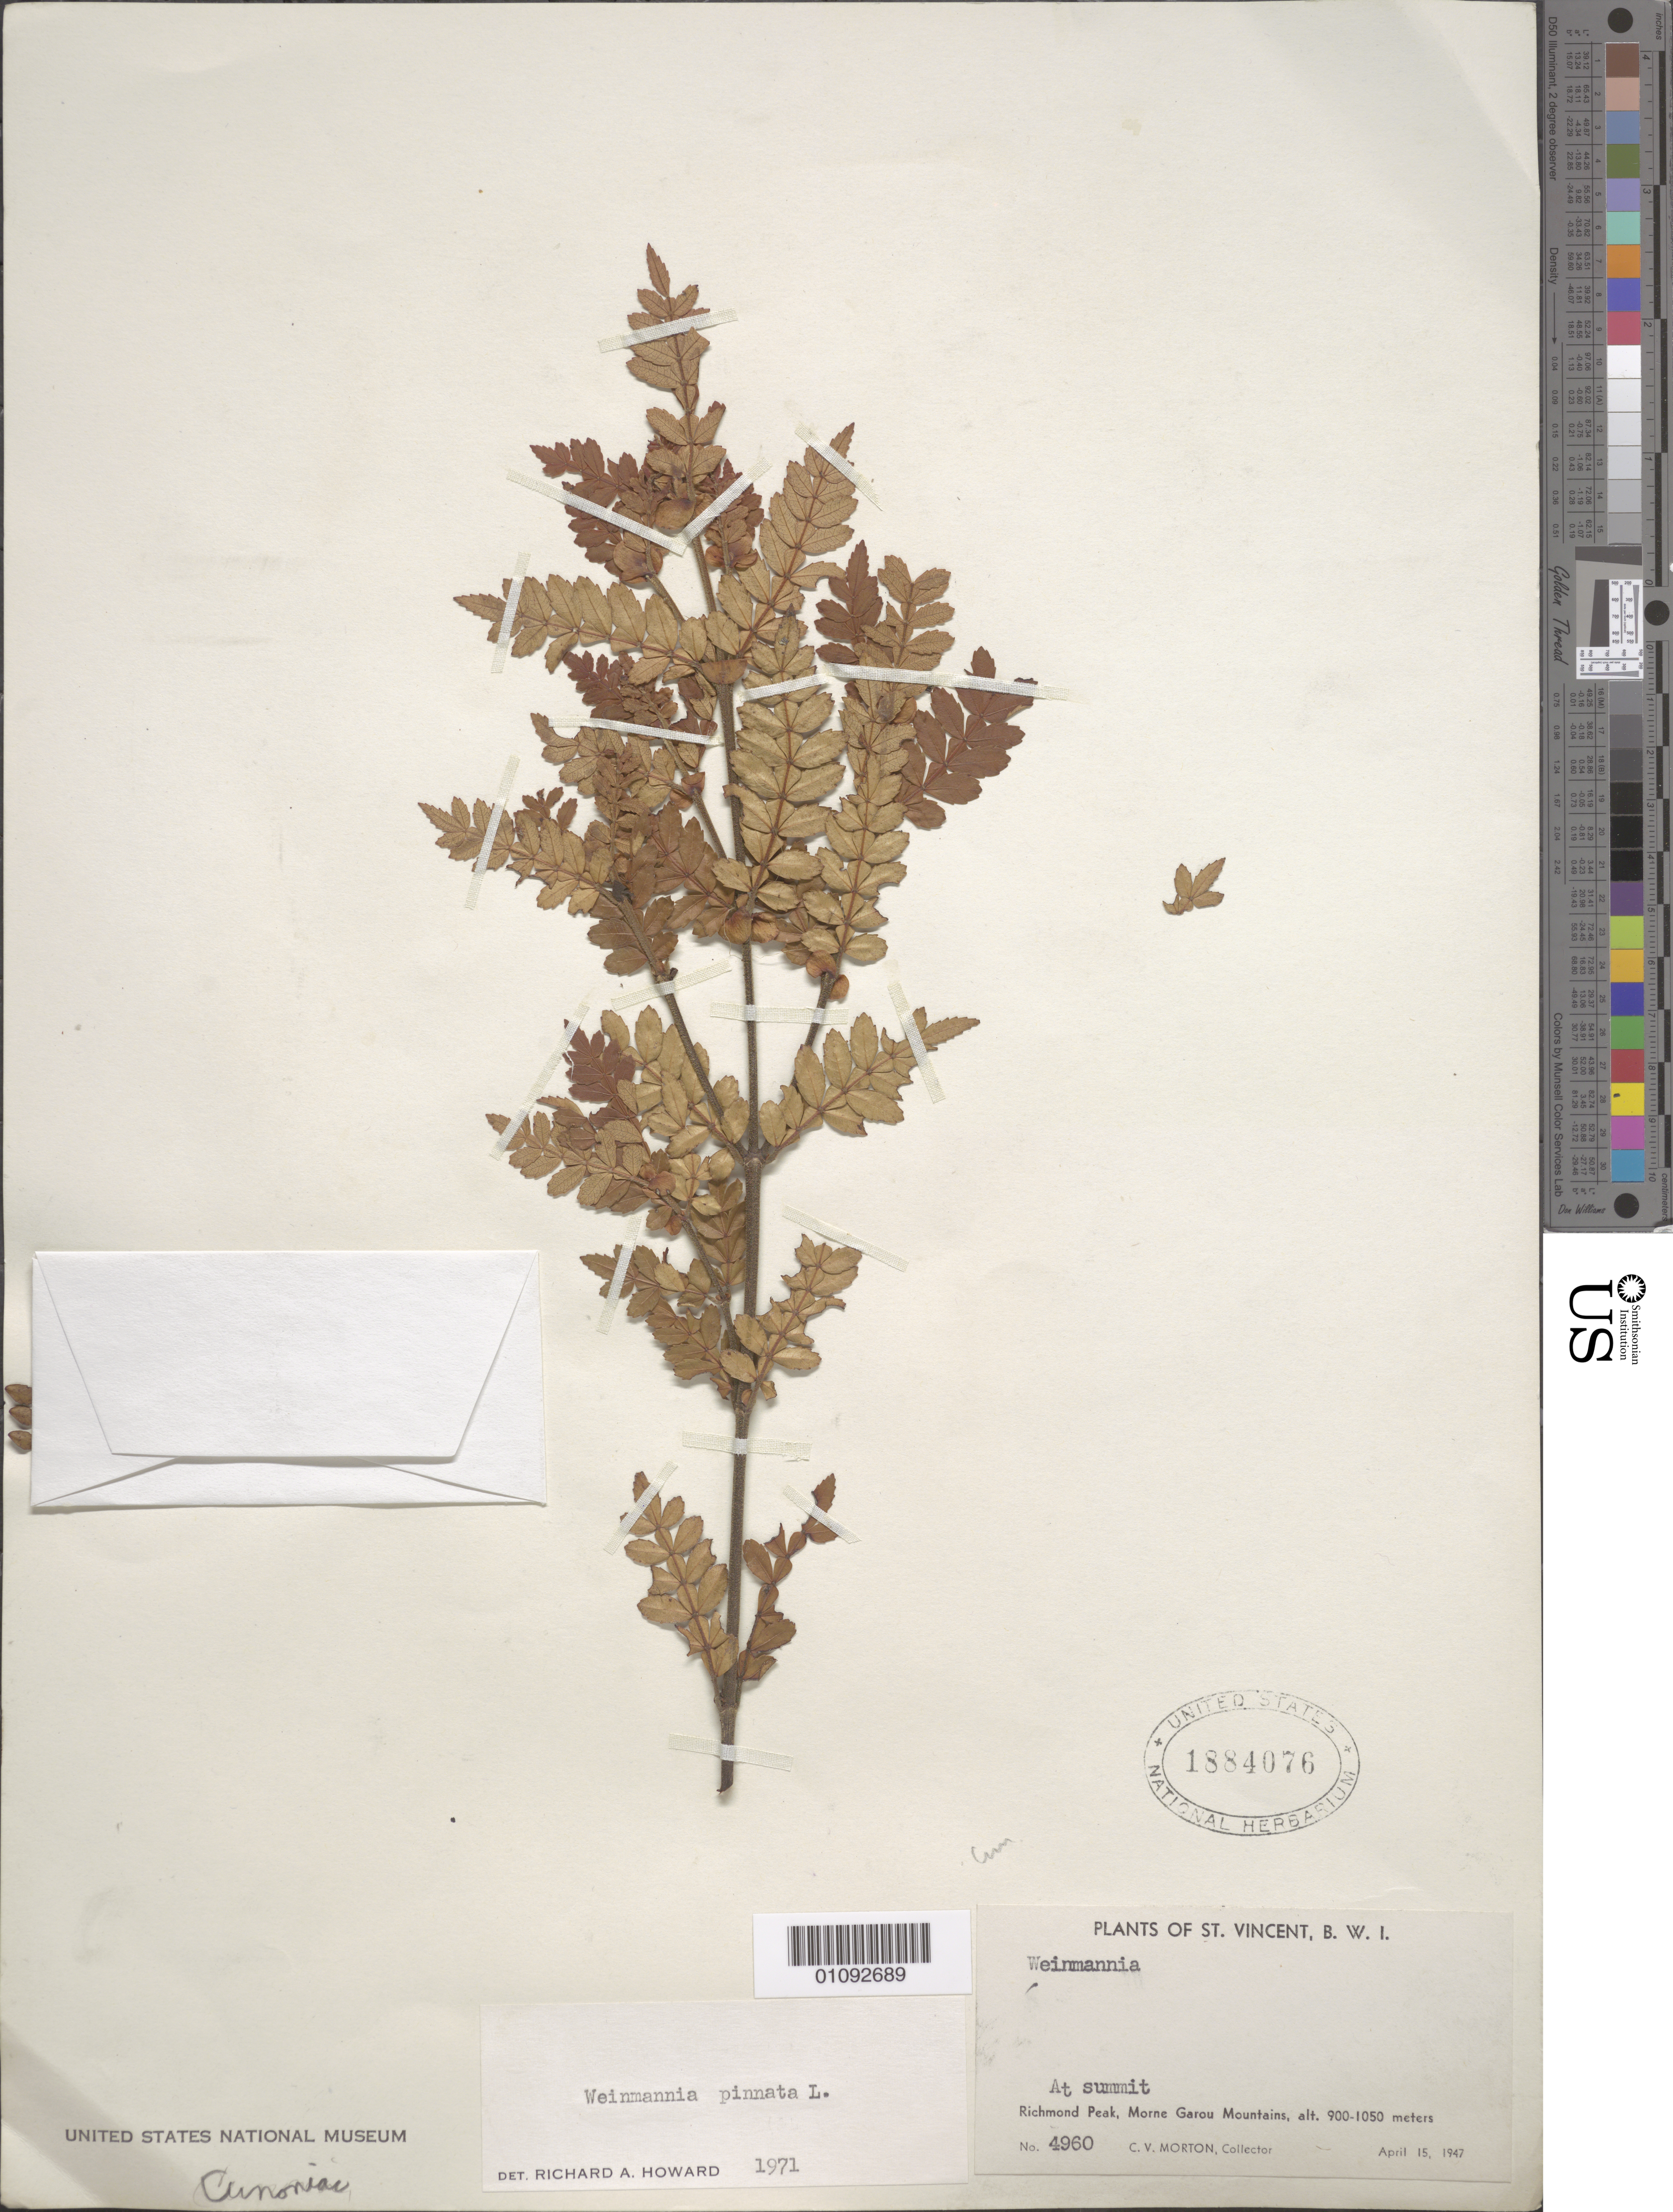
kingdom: Plantae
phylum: Tracheophyta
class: Magnoliopsida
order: Oxalidales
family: Cunoniaceae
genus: Weinmannia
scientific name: Weinmannia pinnata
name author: L.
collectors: C. V. Morton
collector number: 4960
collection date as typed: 15 Apr 1947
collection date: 1947-04-15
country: St. Vincent - Grenadines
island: St. Vincent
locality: Richmond Peak, Morne Garou Mountains. At summit.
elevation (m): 900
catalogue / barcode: US 1884076